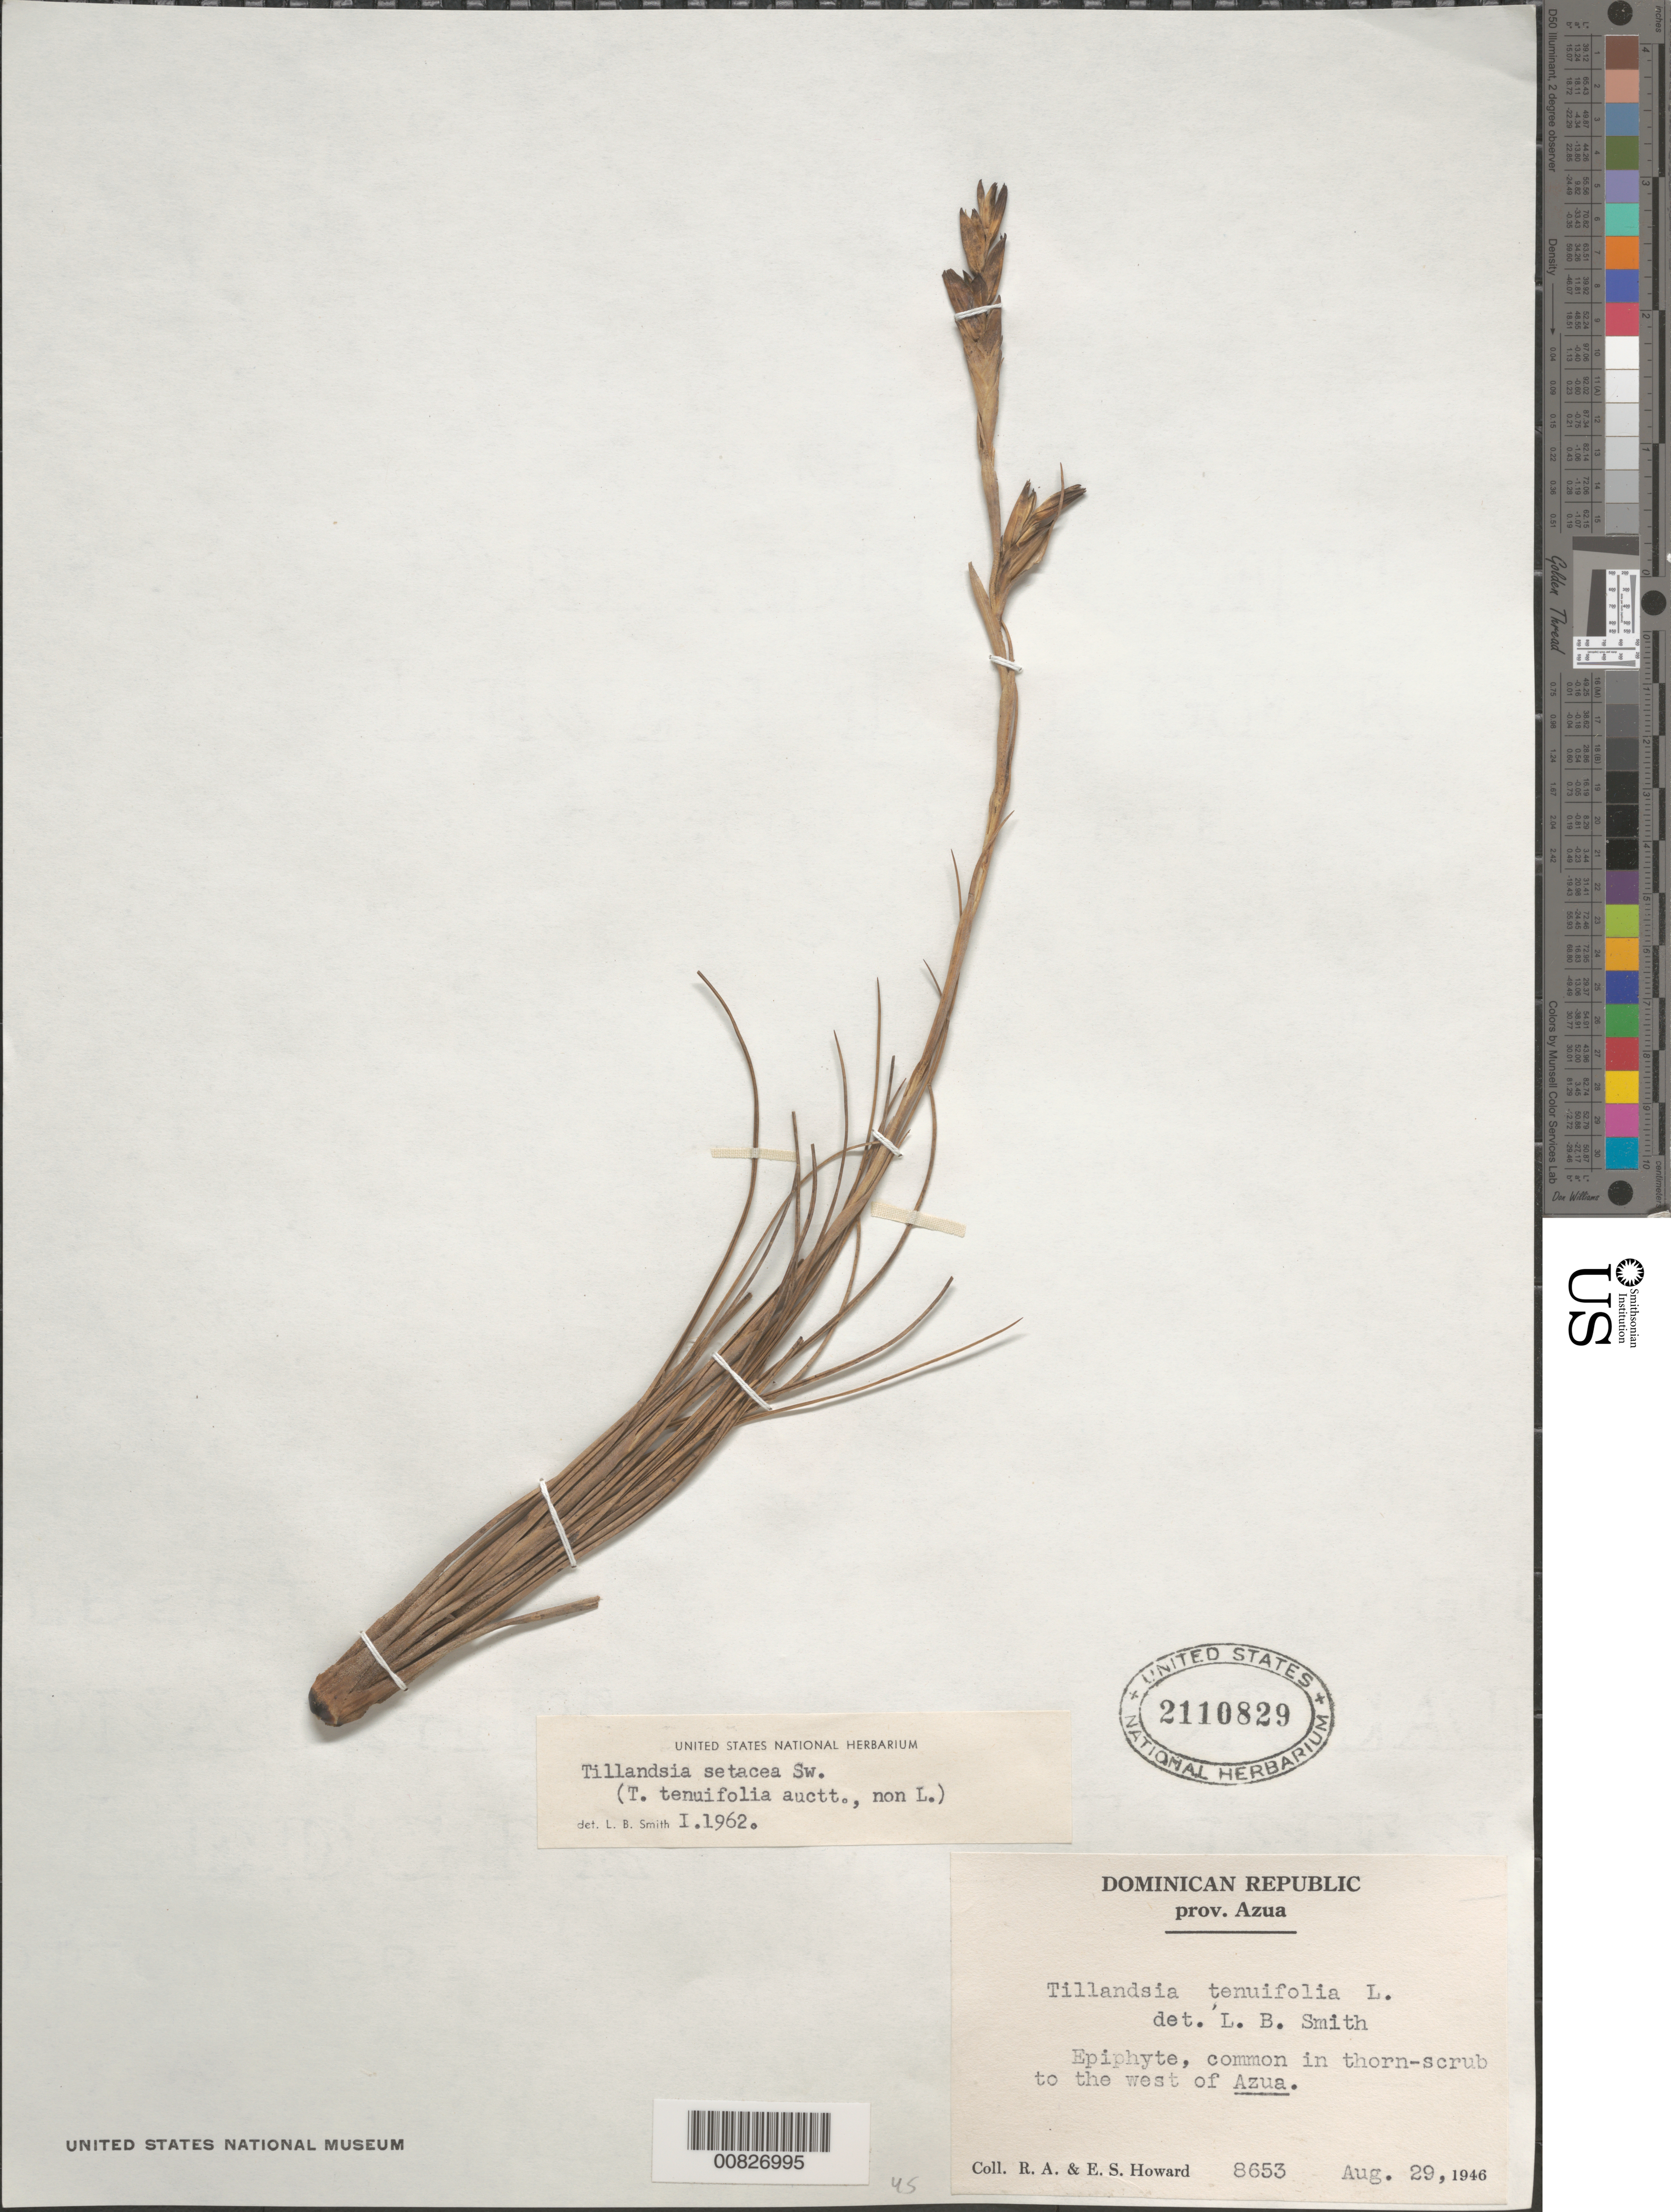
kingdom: Plantae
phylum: Tracheophyta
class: Liliopsida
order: Poales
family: Bromeliaceae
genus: Tillandsia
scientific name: Tillandsia setacea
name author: Sw.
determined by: Smith, Lyman B., (US), NMNH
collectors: R. A. Howard & E. S. Howard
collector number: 8653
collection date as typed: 29 Aug 1946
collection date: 1946-08-29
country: Dominican Republic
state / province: Azua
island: Hispaniola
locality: To the west of Azua.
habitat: Common in thorn-scrub.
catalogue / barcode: US 2110829